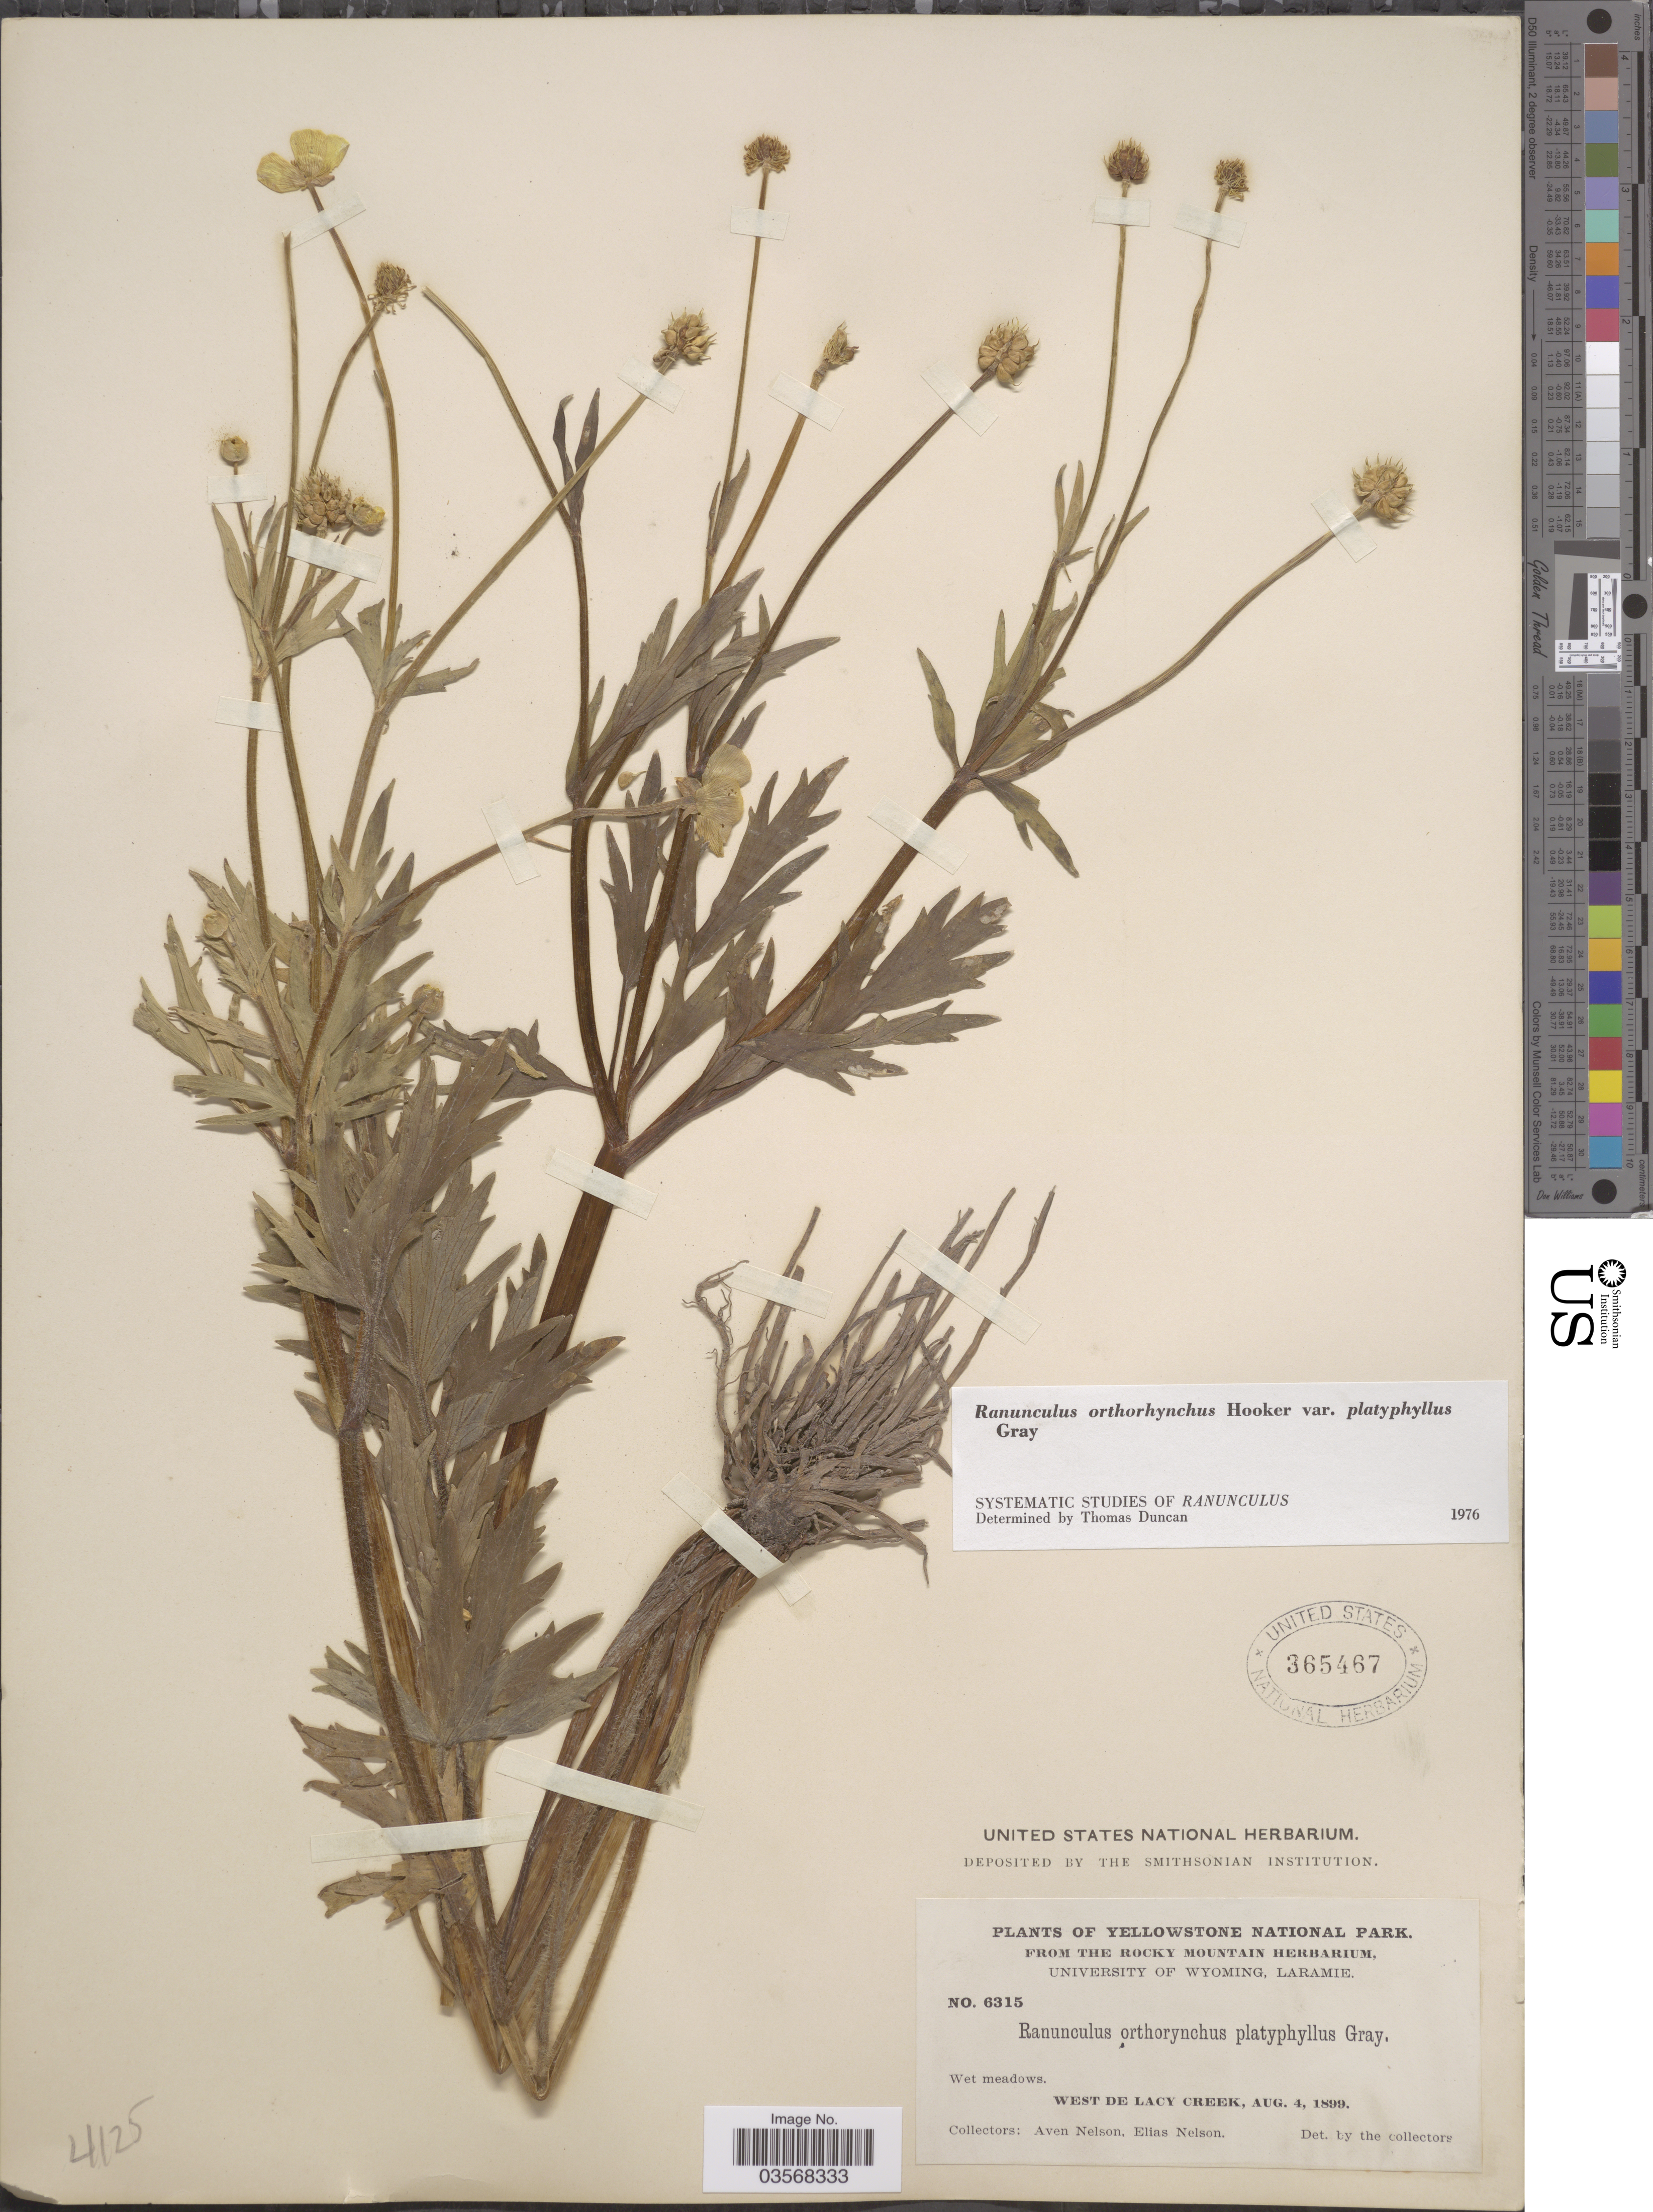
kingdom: Plantae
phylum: Tracheophyta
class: Magnoliopsida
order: Ranunculales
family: Ranunculaceae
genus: Ranunculus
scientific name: Ranunculus orthorhynchus var. platyphyllus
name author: A. Gray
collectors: A. Nelson & E. Nelson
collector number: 6315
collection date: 1899-08-04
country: United States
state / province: Wyoming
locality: Yellowstone National Park. West de Lacy Creek.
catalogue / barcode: US 365467